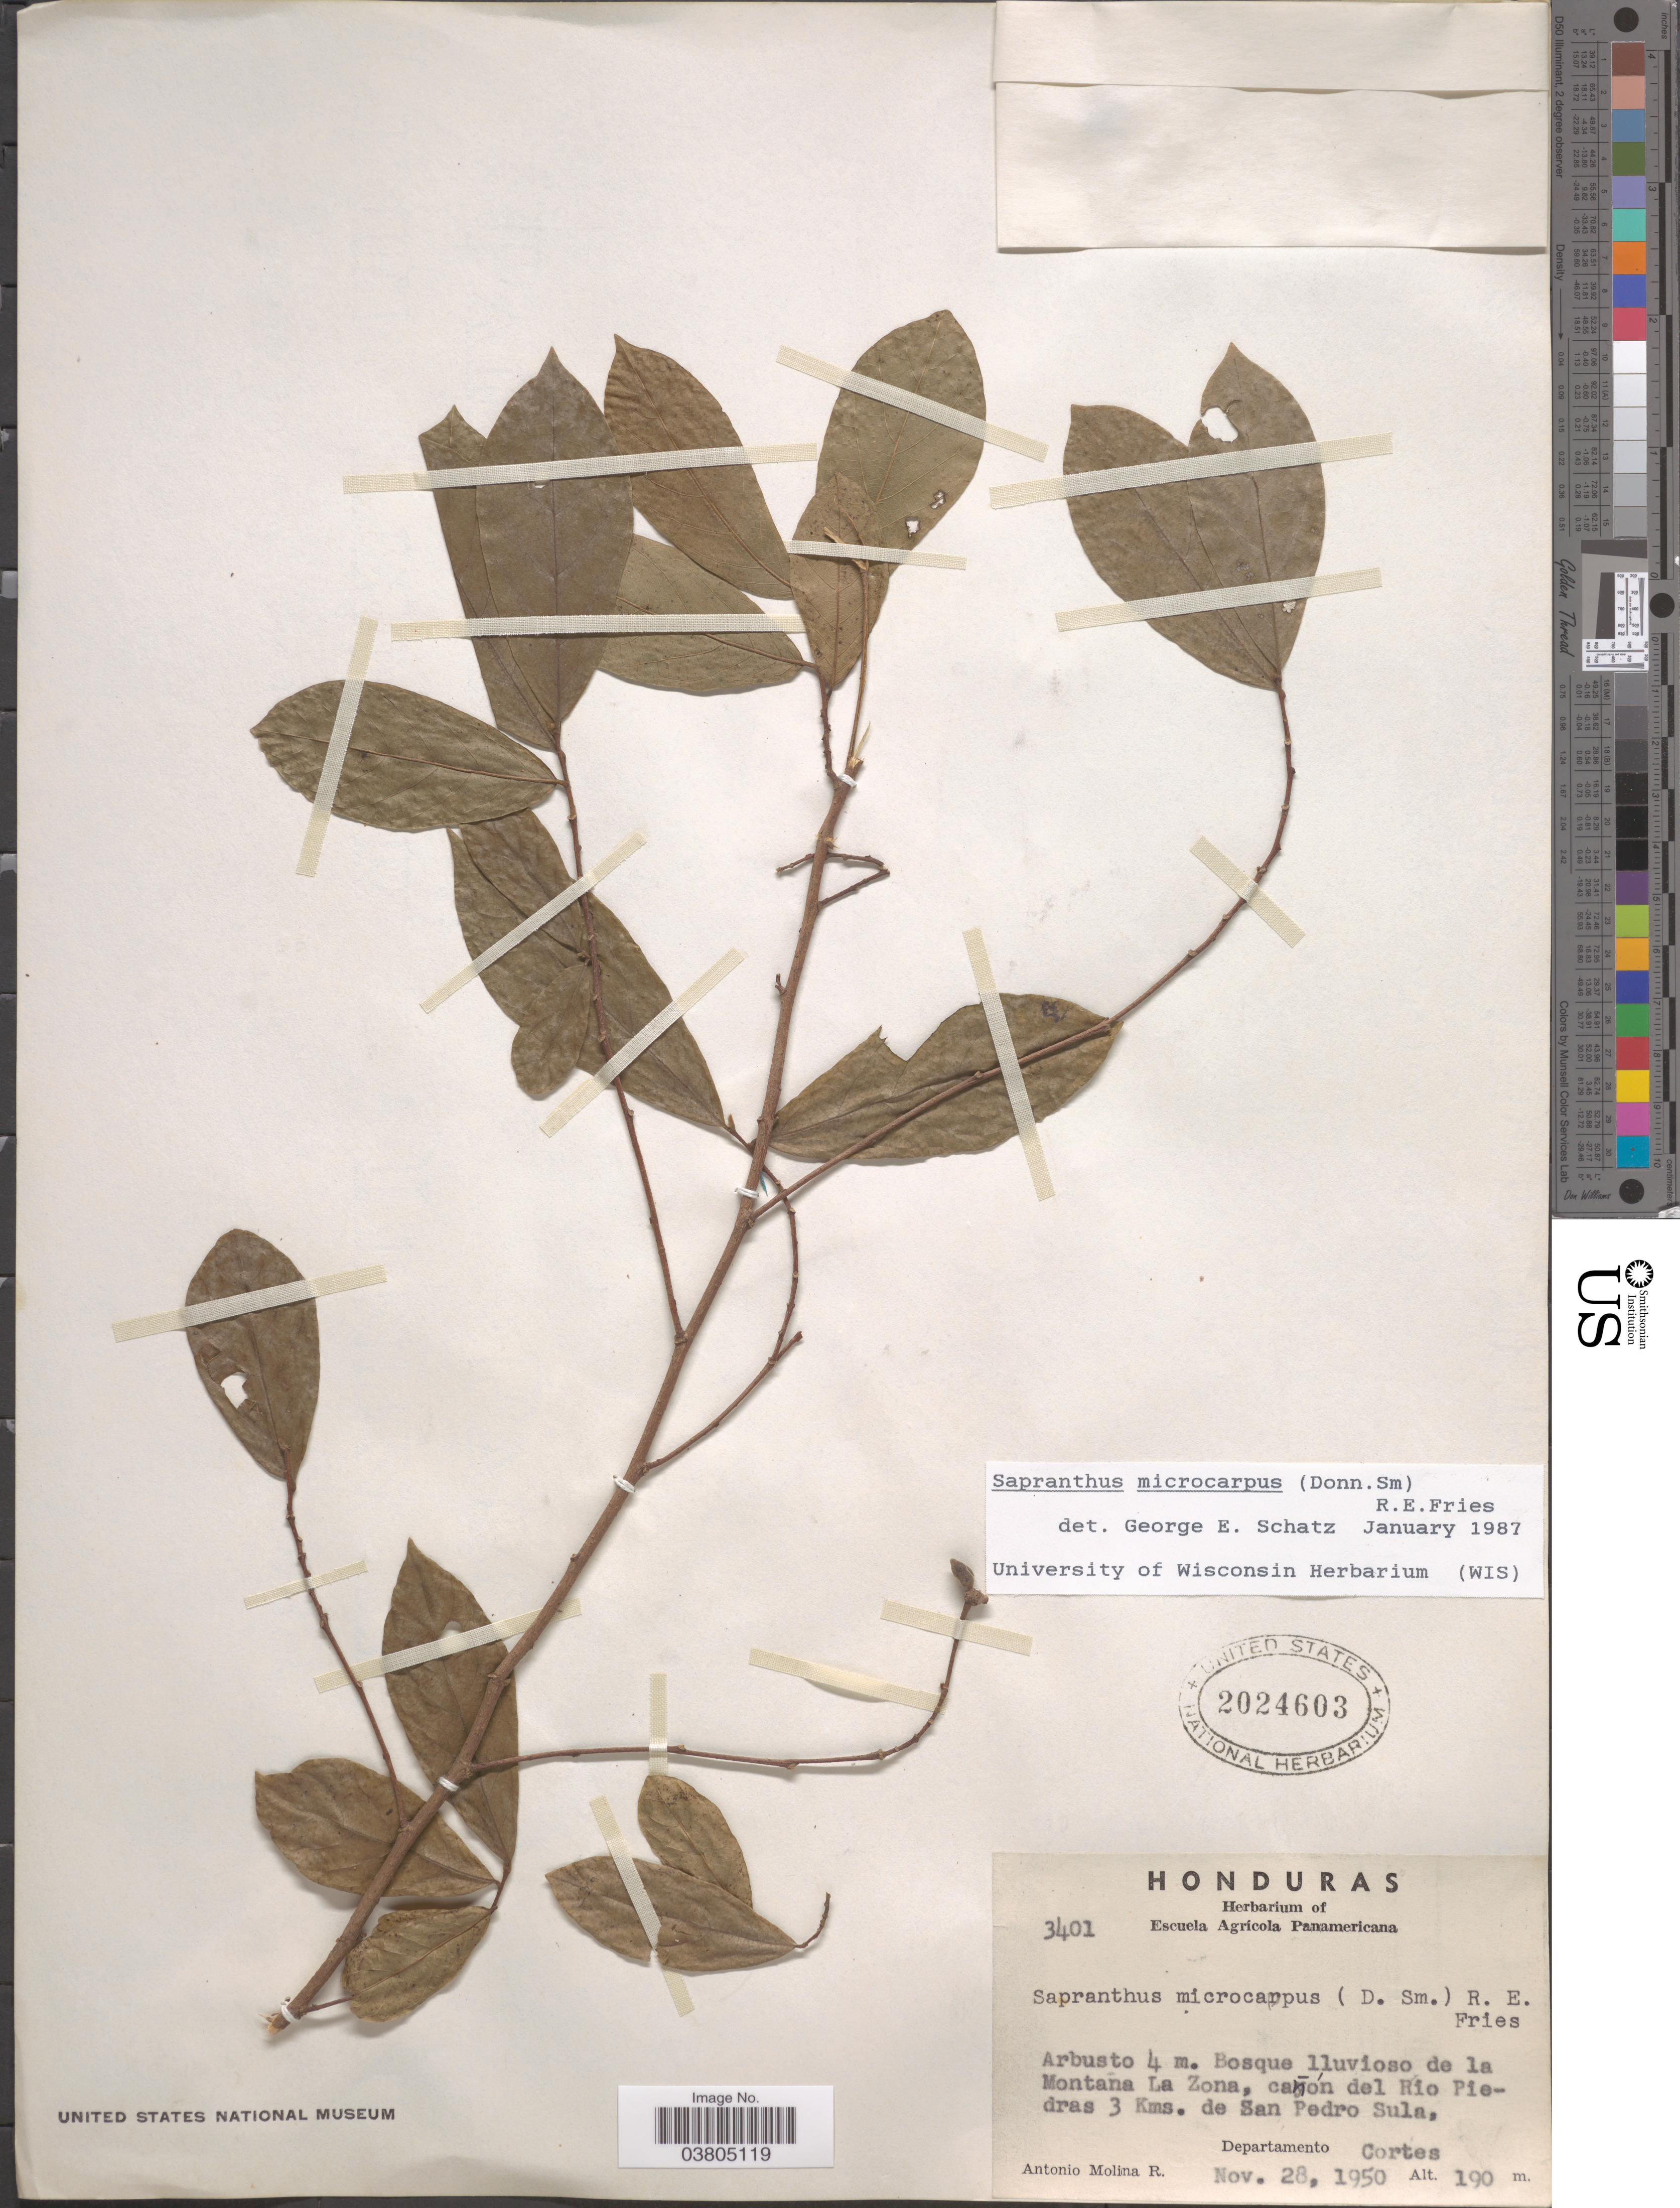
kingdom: Plantae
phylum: Tracheophyta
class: Magnoliopsida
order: Magnoliales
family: Annonaceae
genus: Sapranthus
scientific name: Sapranthus microcarpus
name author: (Donn. Sm.) R.E. Fr.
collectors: A. Molina R.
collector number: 3401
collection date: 1950-11-28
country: Honduras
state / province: Cortes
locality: Bosque lluvioso de la Montaña La Zona, cañón del Rio Piedras 3 Kms. de San Pedro Sula, Departamento Cortes.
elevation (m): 190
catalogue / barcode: US 2024603